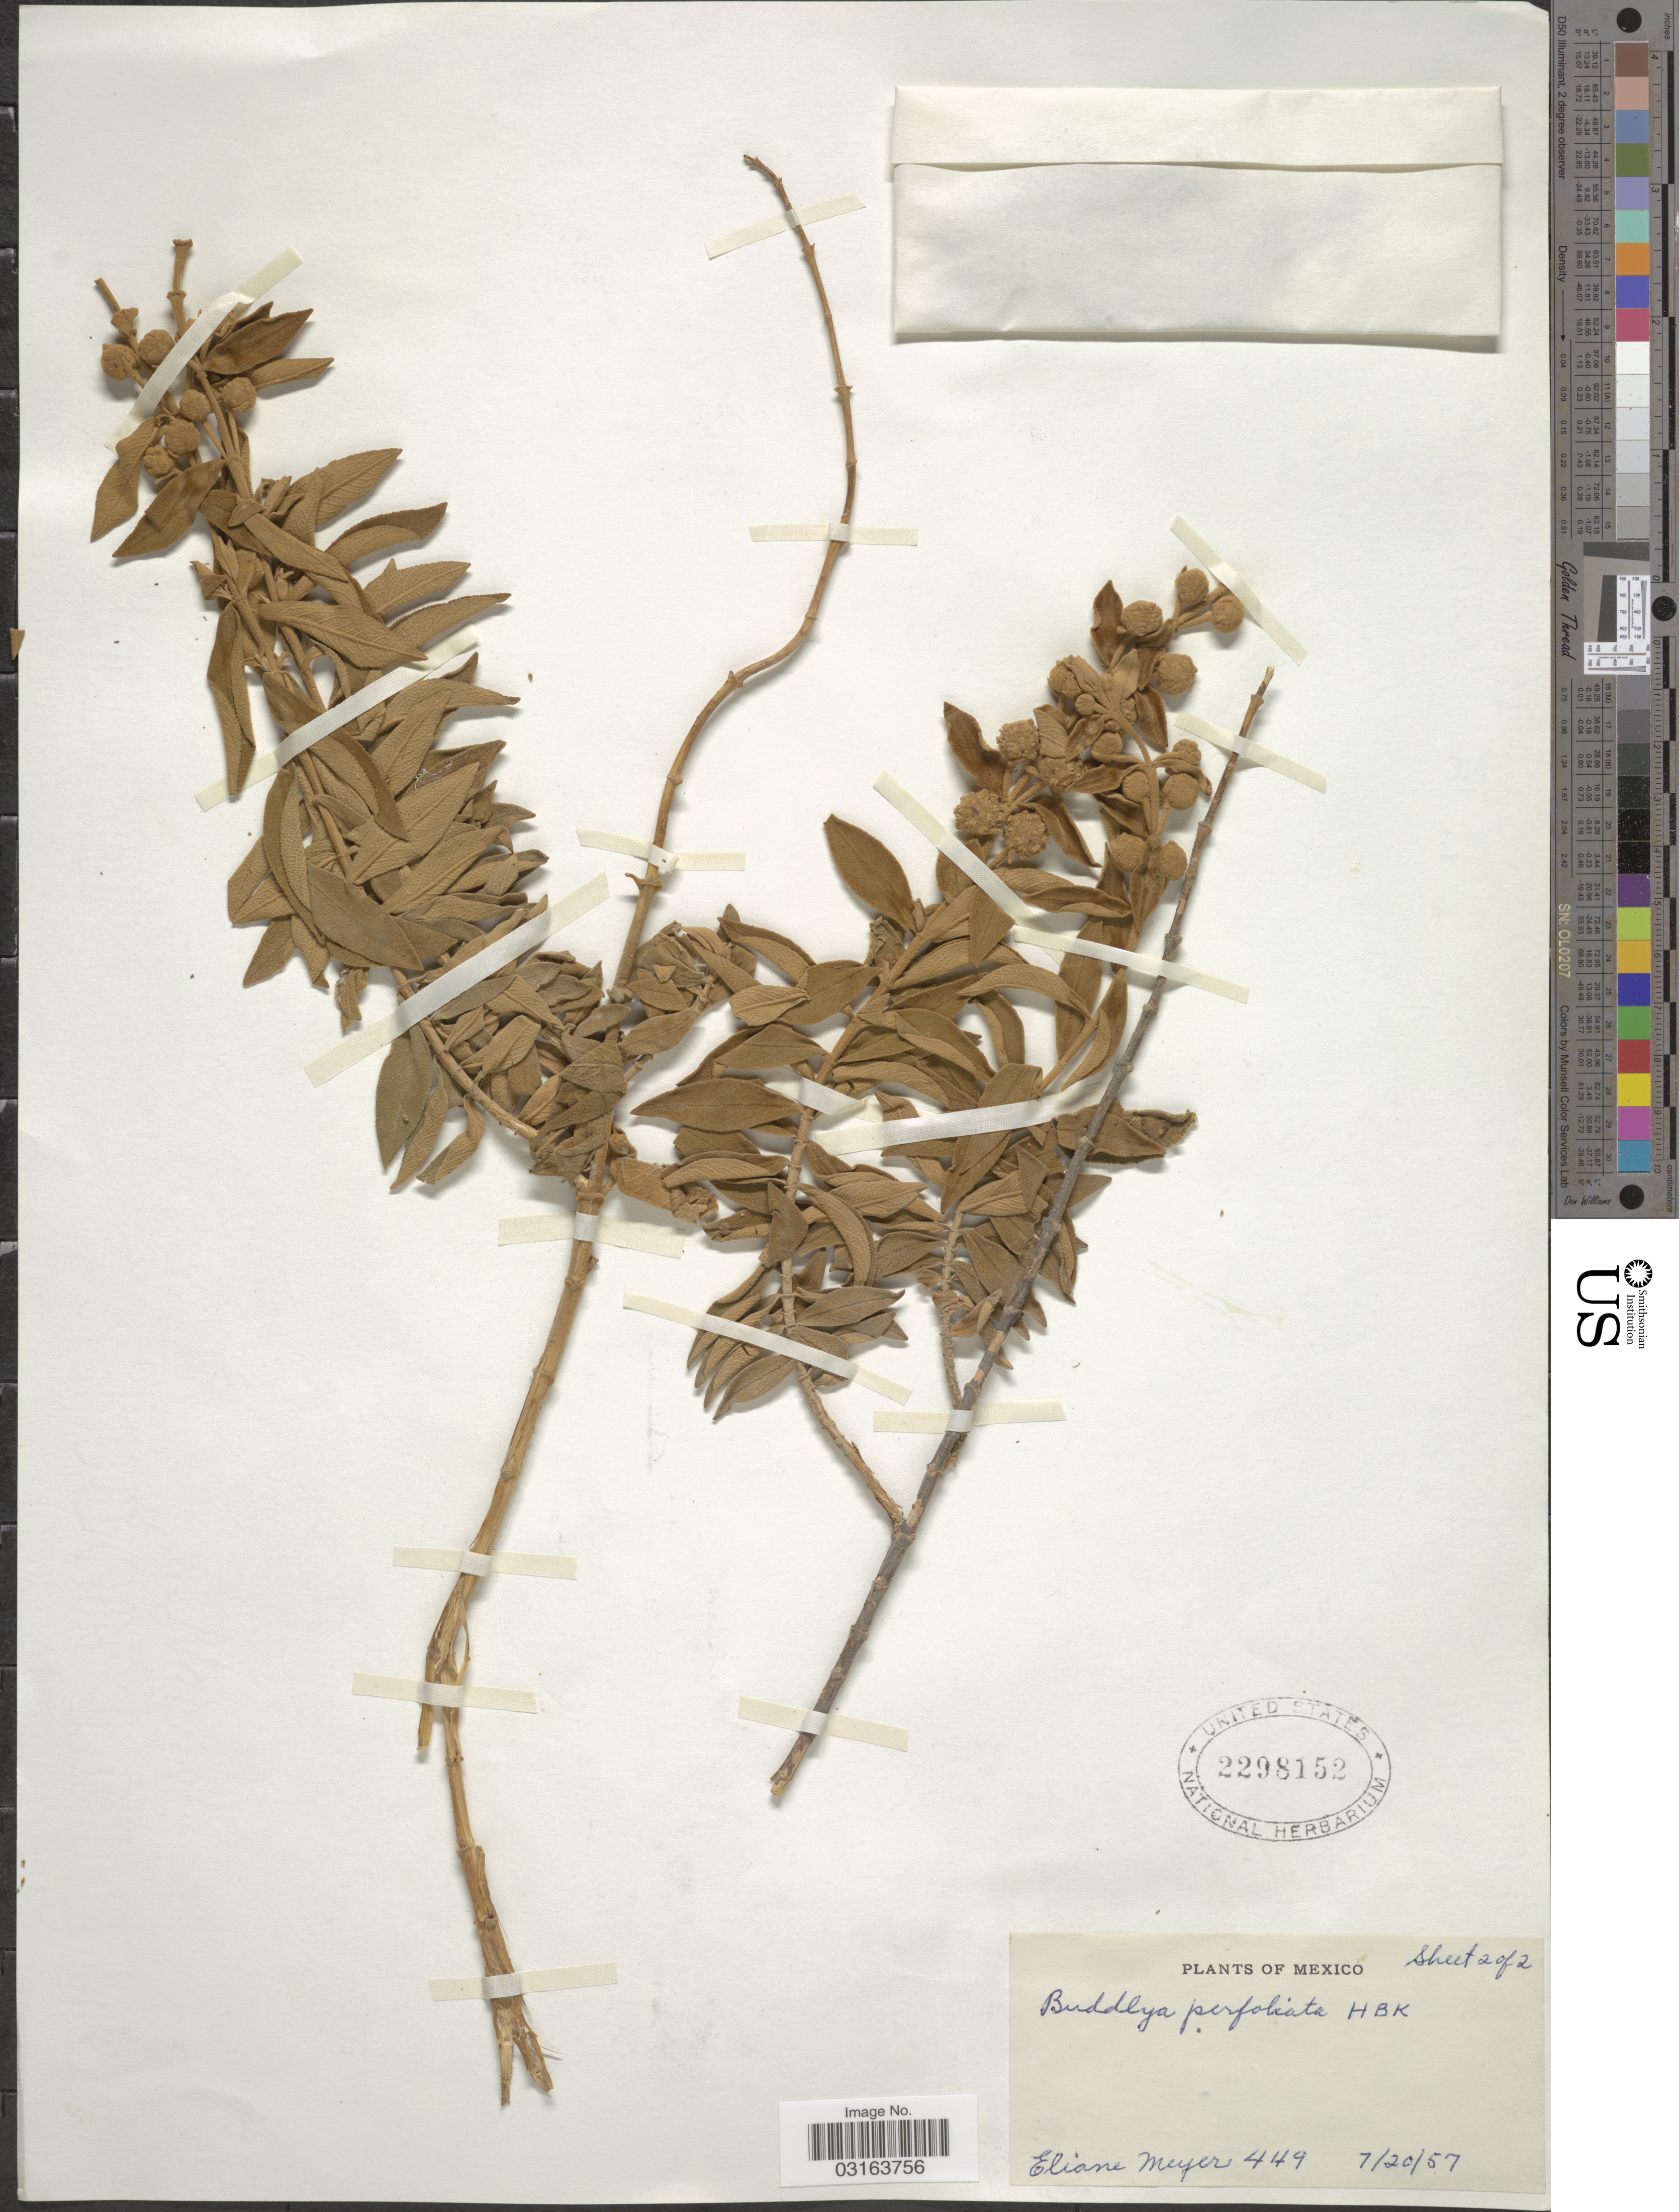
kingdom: Plantae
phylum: Tracheophyta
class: Magnoliopsida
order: Lamiales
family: Scrophulariaceae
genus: Buddleja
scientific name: Buddleja perfoliata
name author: Kunth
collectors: E. Meyer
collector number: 449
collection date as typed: Transcribed d/m/y: 20/7/57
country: Mexico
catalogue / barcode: US 2298152